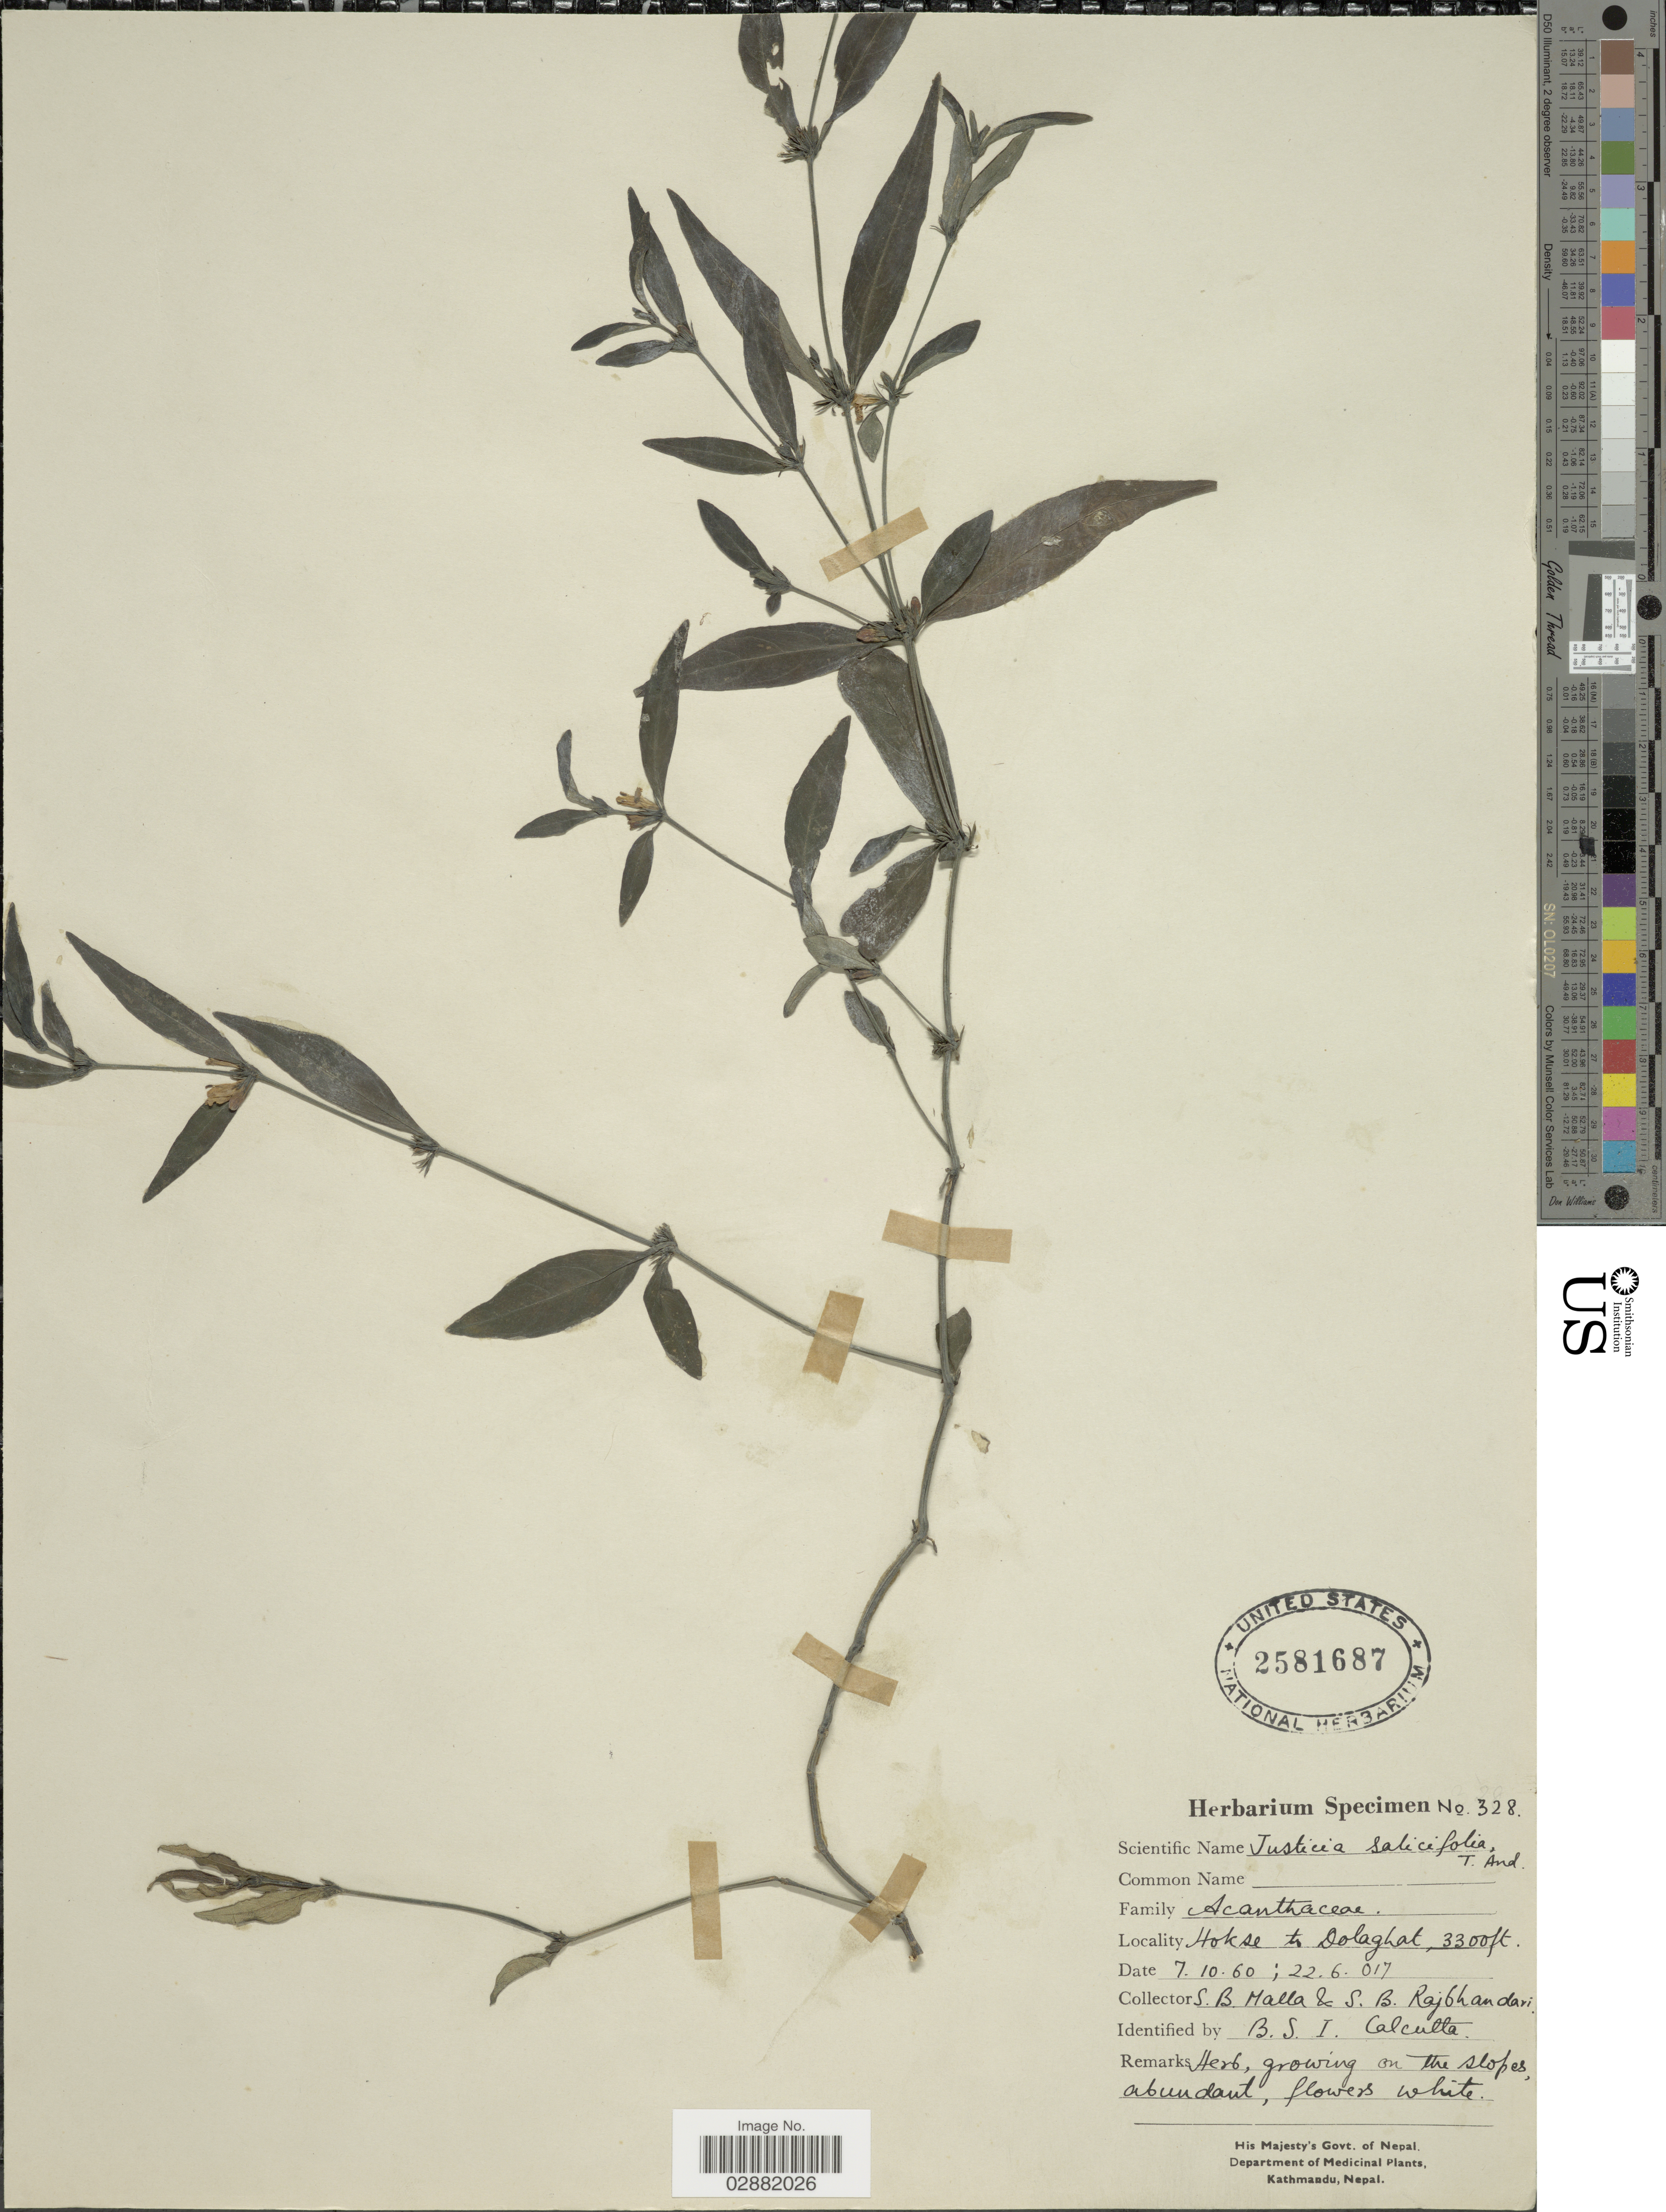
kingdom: Plantae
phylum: Tracheophyta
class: Magnoliopsida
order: Lamiales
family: Acanthaceae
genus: Justicia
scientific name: Justicia salicifolia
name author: T. Anderson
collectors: S. Malla & S. Rajbhaudari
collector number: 328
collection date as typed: Transcribed d/m/y: 7/10/60 to 22/6/2017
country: Nepal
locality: Hokse to Dolaghat.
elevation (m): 1006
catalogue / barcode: US 2581687